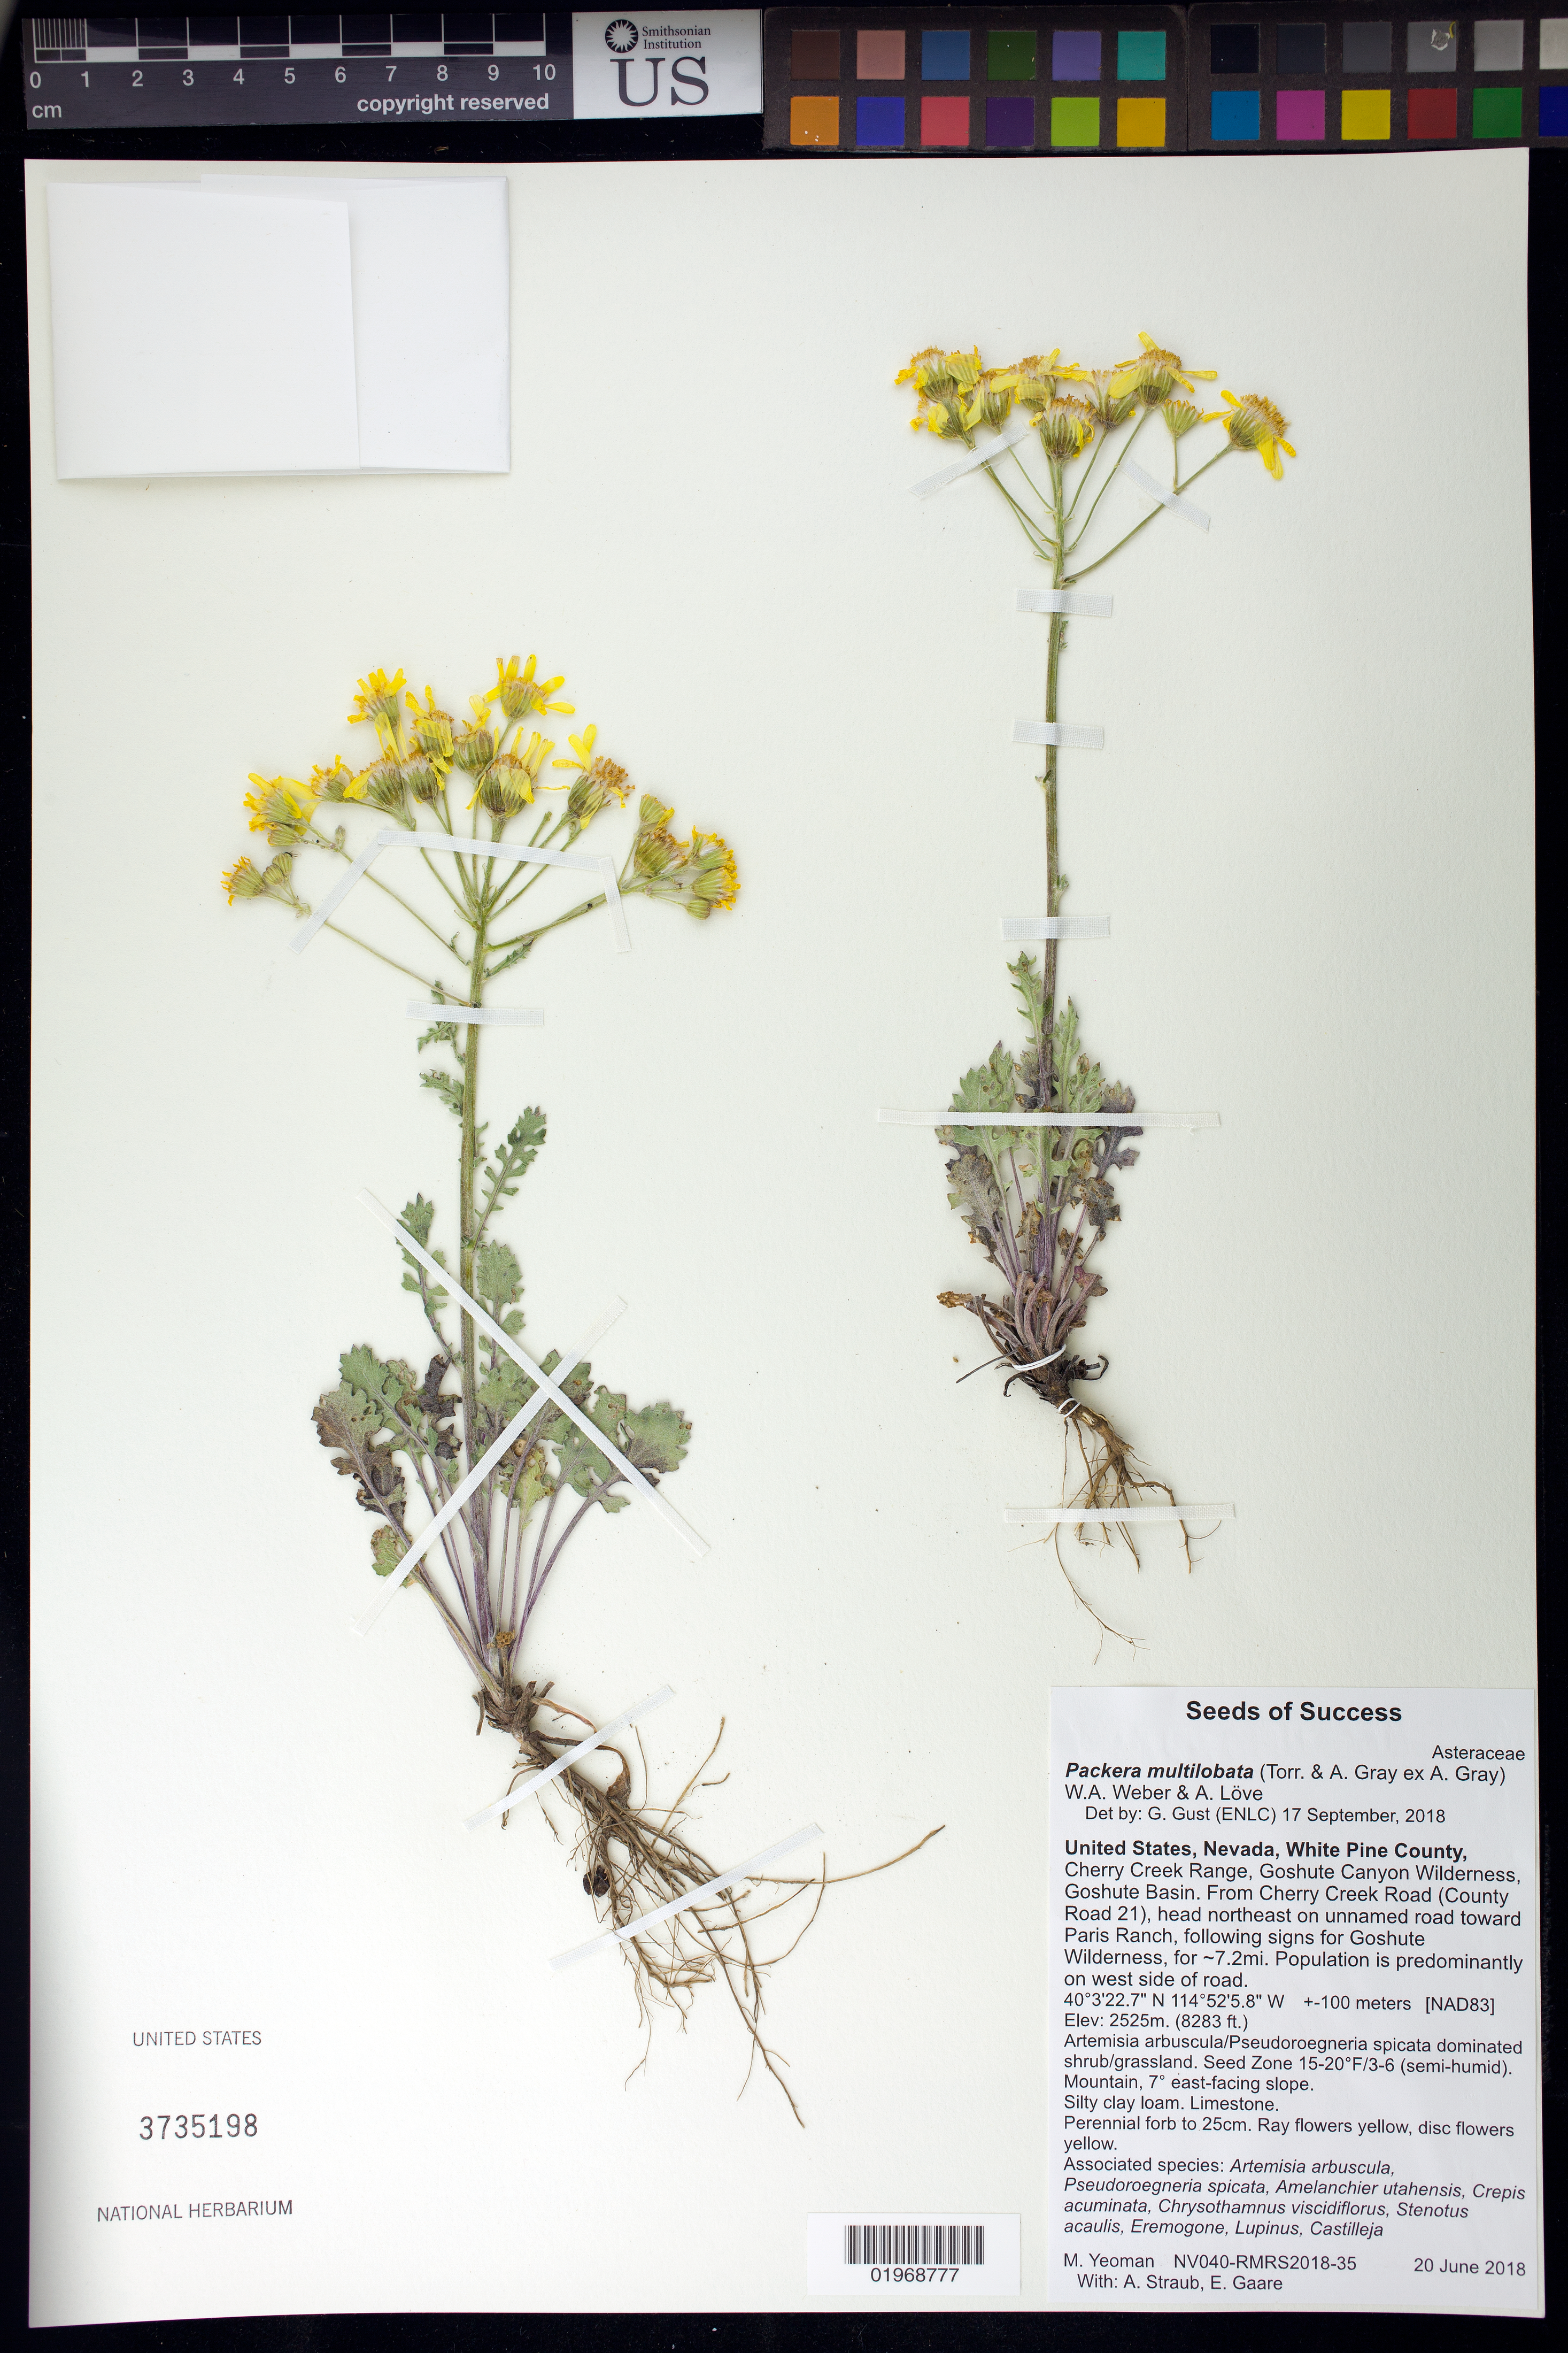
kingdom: Plantae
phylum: Tracheophyta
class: Magnoliopsida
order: Asterales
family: Asteraceae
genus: Packera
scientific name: Packera multilobata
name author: (Torr. & A. Gray) W.A. Weber & Á. Löve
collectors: M. Yeoman, A. Straub & E. Gaare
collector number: NV040-RMRS2018-35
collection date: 2018-06-20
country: United States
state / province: Nevada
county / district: White Pine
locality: Cherry Creek Range, Goshute Canyon Wilderness, Goshute Basin. From Cherry Creek Rd (County Rd 21), head NE on road toward Paris Ranch, following sings for Goshute Wilderness, for 7.2 mi,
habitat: Silty clay loam, limestone.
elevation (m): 2525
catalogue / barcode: US 3735198